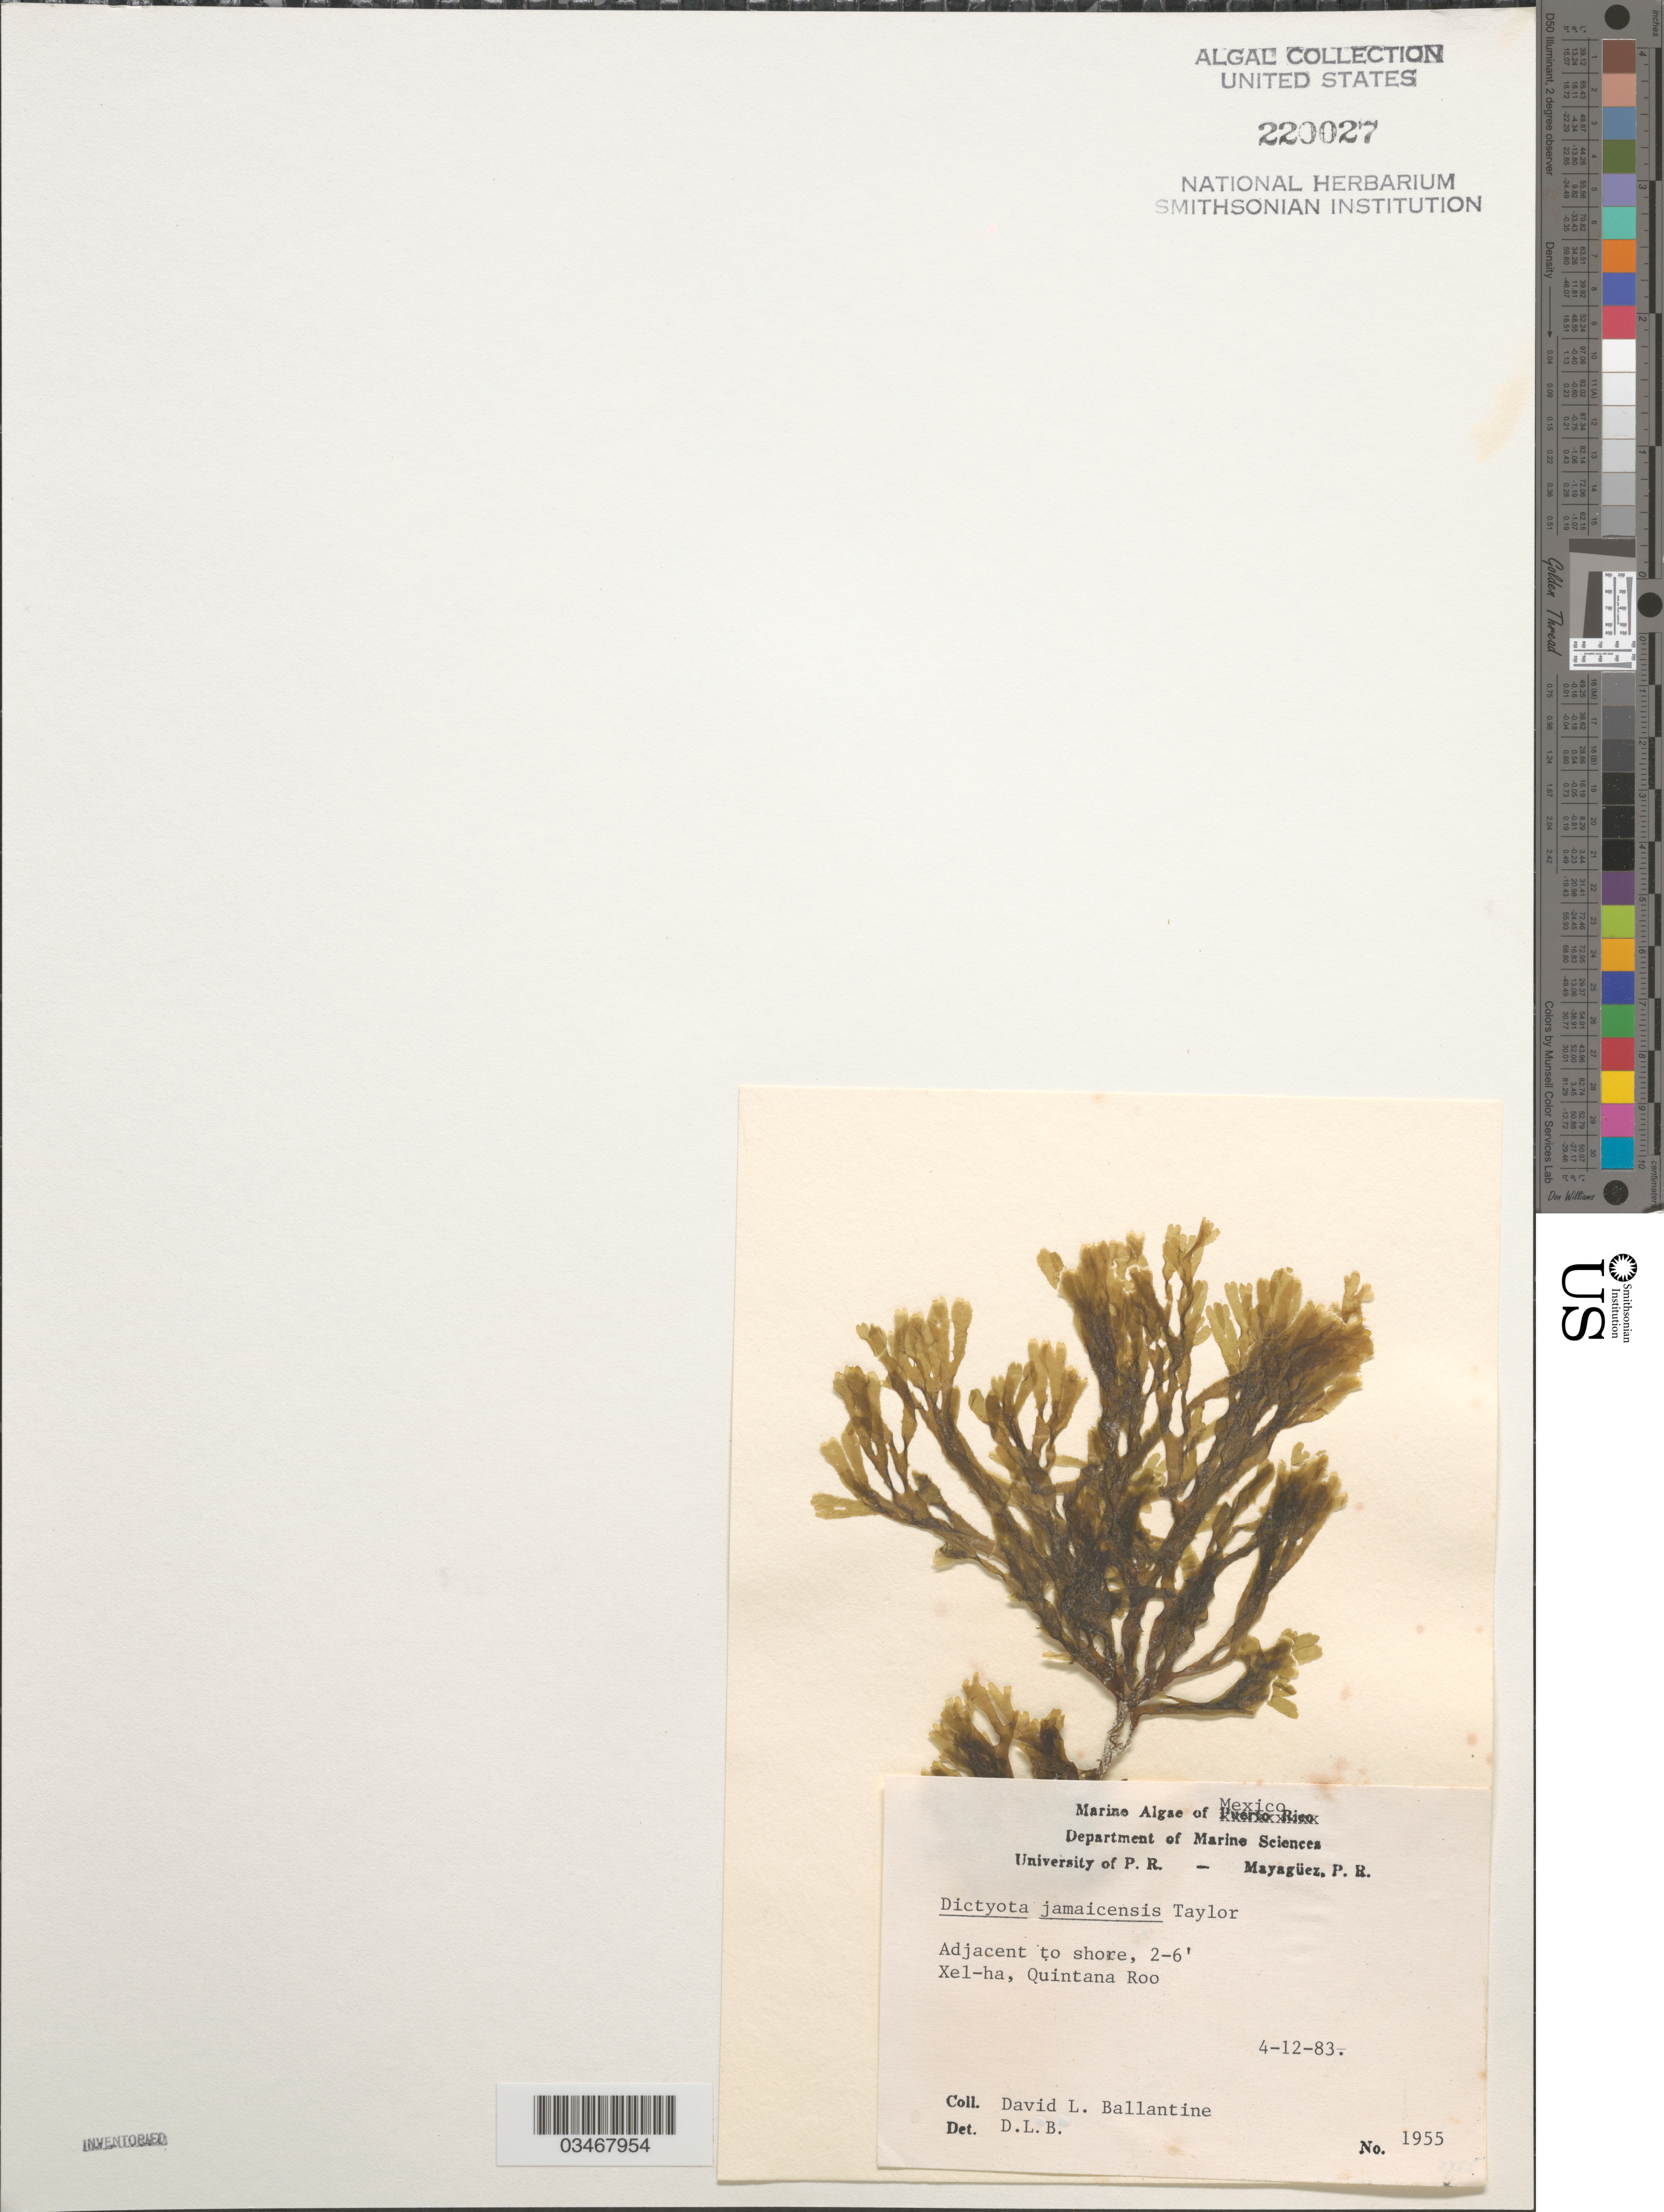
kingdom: Chromista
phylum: Ochrophyta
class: Phaeophyceae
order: Dictyotales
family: Dictyotaceae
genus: Dictyota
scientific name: Dictyota jamaicensis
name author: W.R. Taylor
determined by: Ballantine, D. L.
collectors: D.L. Ballantine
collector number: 1955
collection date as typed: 12 Apr 1983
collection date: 1983-04-12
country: Mexico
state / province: Quintana Roo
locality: Xel-ha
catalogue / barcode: US 220027